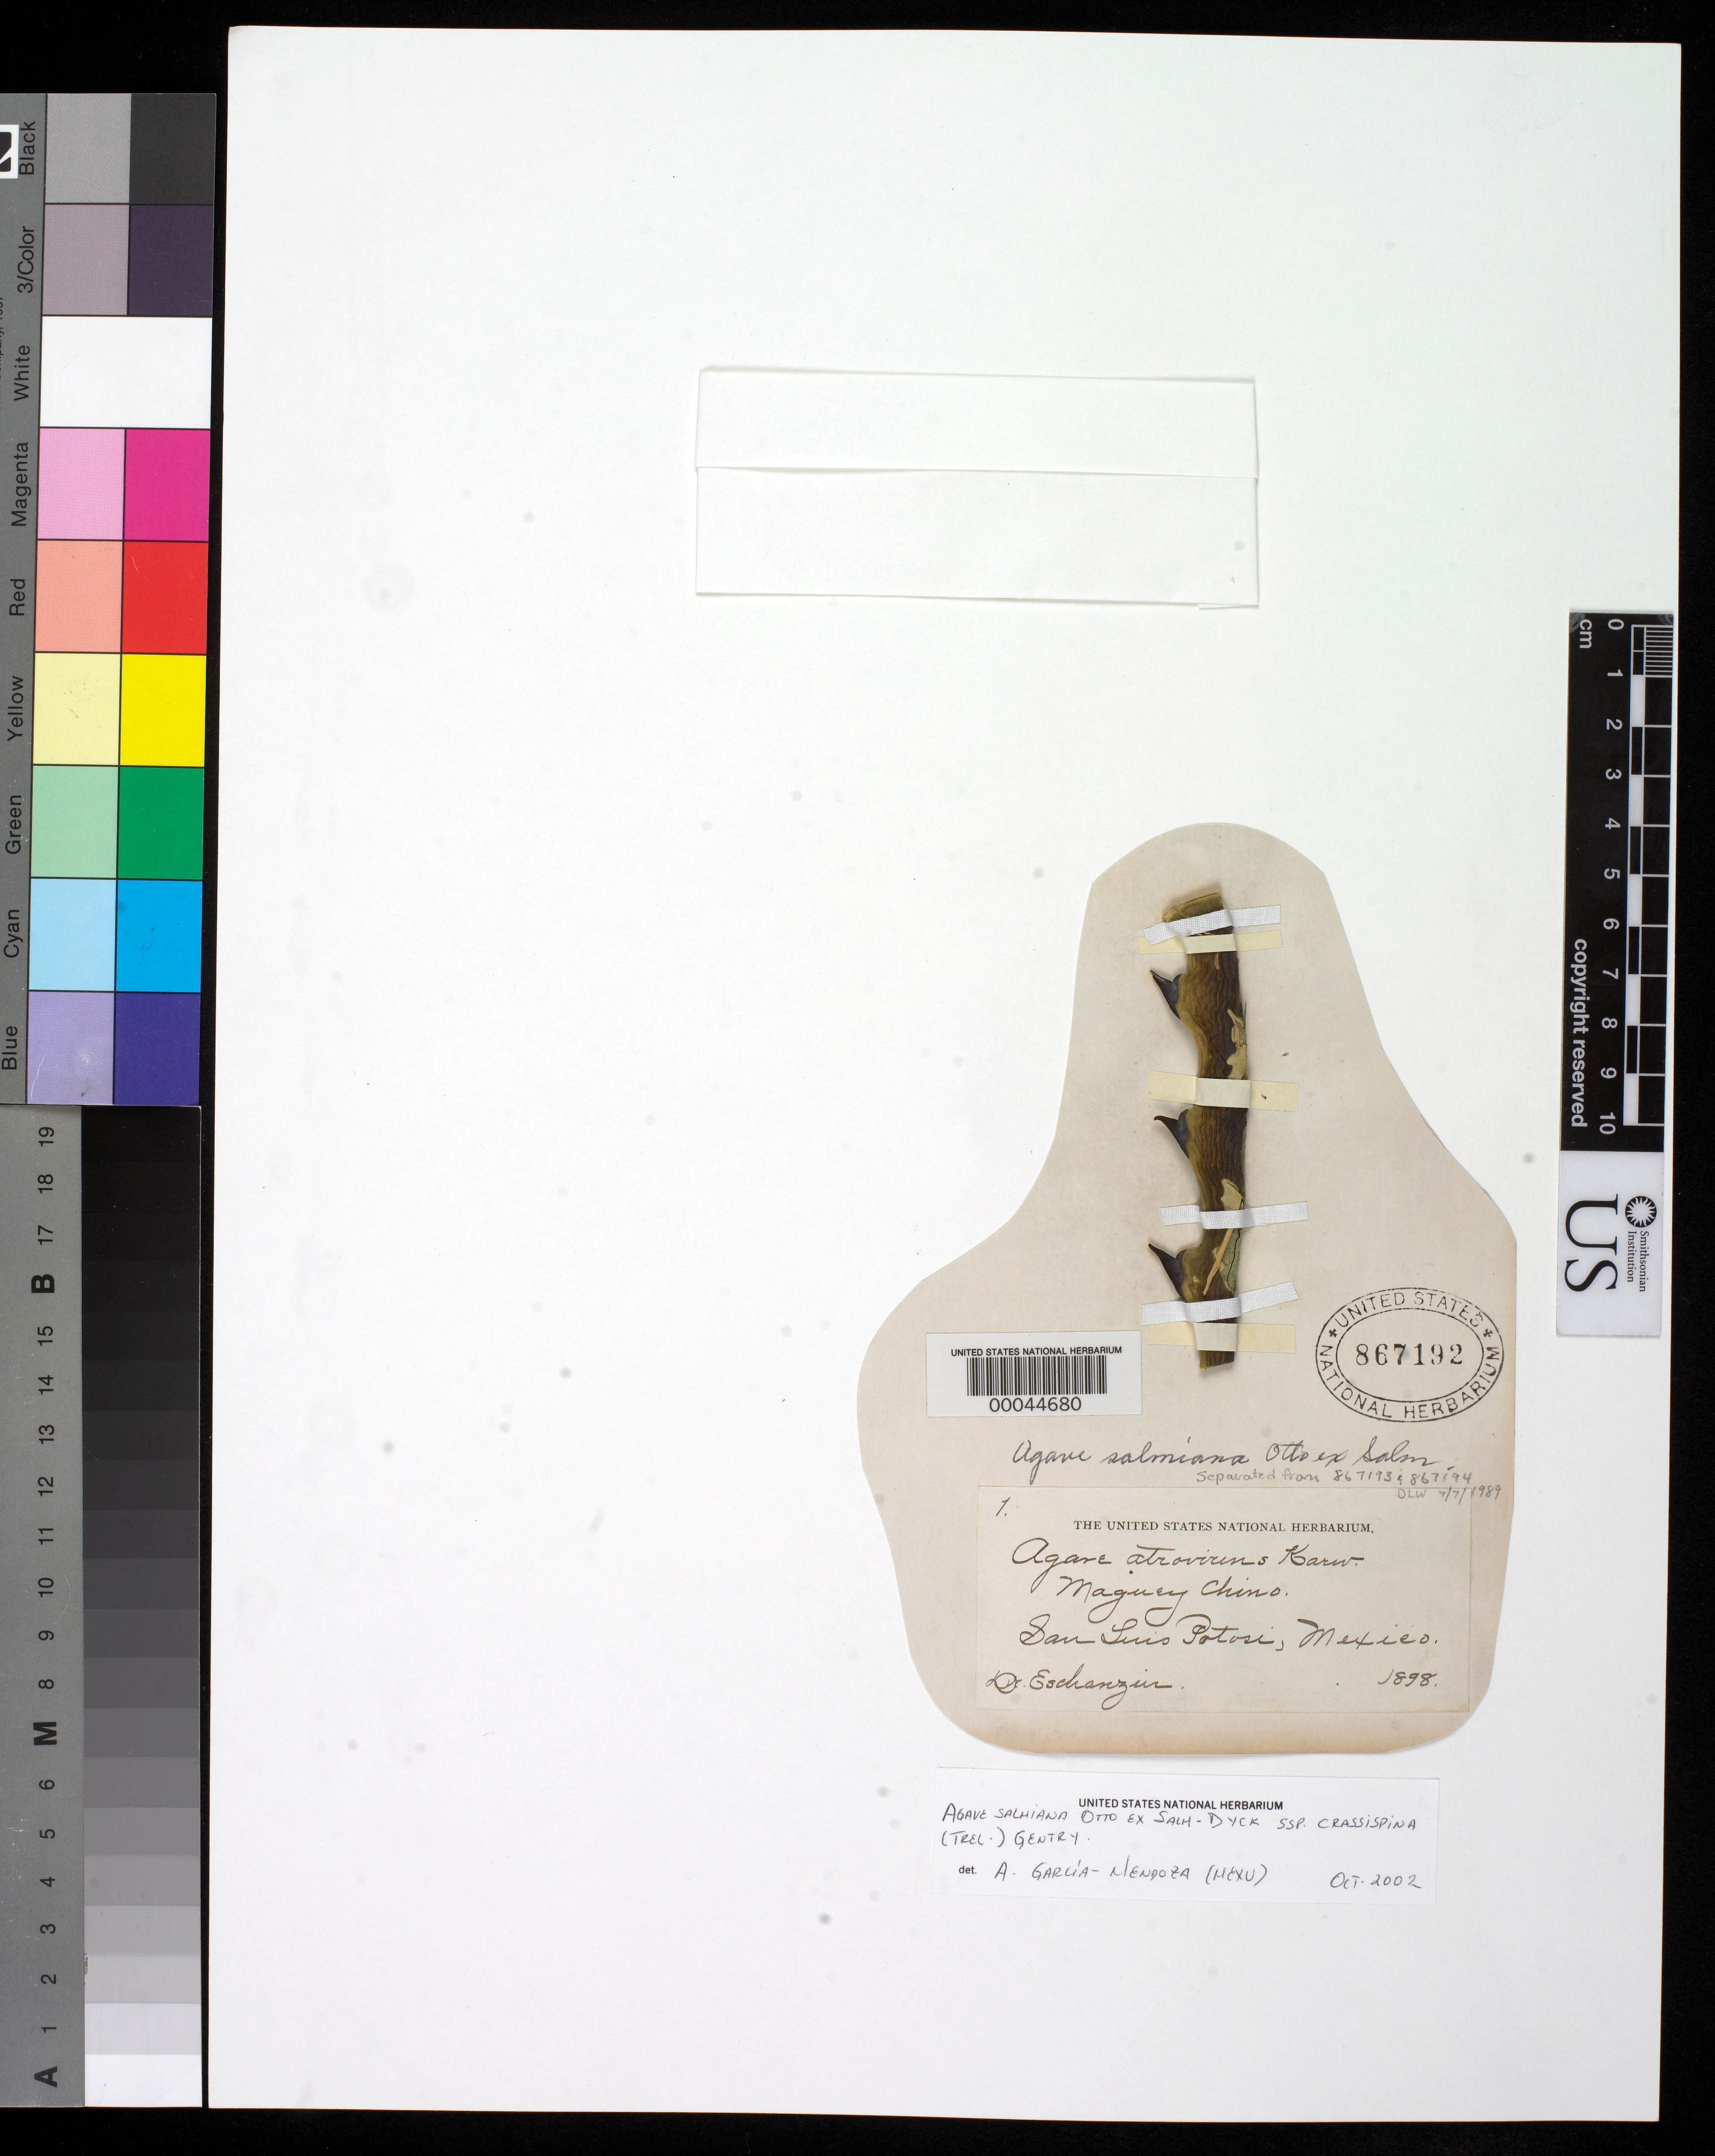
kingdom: Plantae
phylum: Tracheophyta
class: Liliopsida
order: Asparagales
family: Asparagaceae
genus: Agave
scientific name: Agave salmiana subsp. crassispina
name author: (Trel.) Gentry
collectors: -. Eschanzier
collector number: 1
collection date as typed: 1898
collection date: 1898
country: Mexico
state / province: San Luis Potosí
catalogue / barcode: US 867192